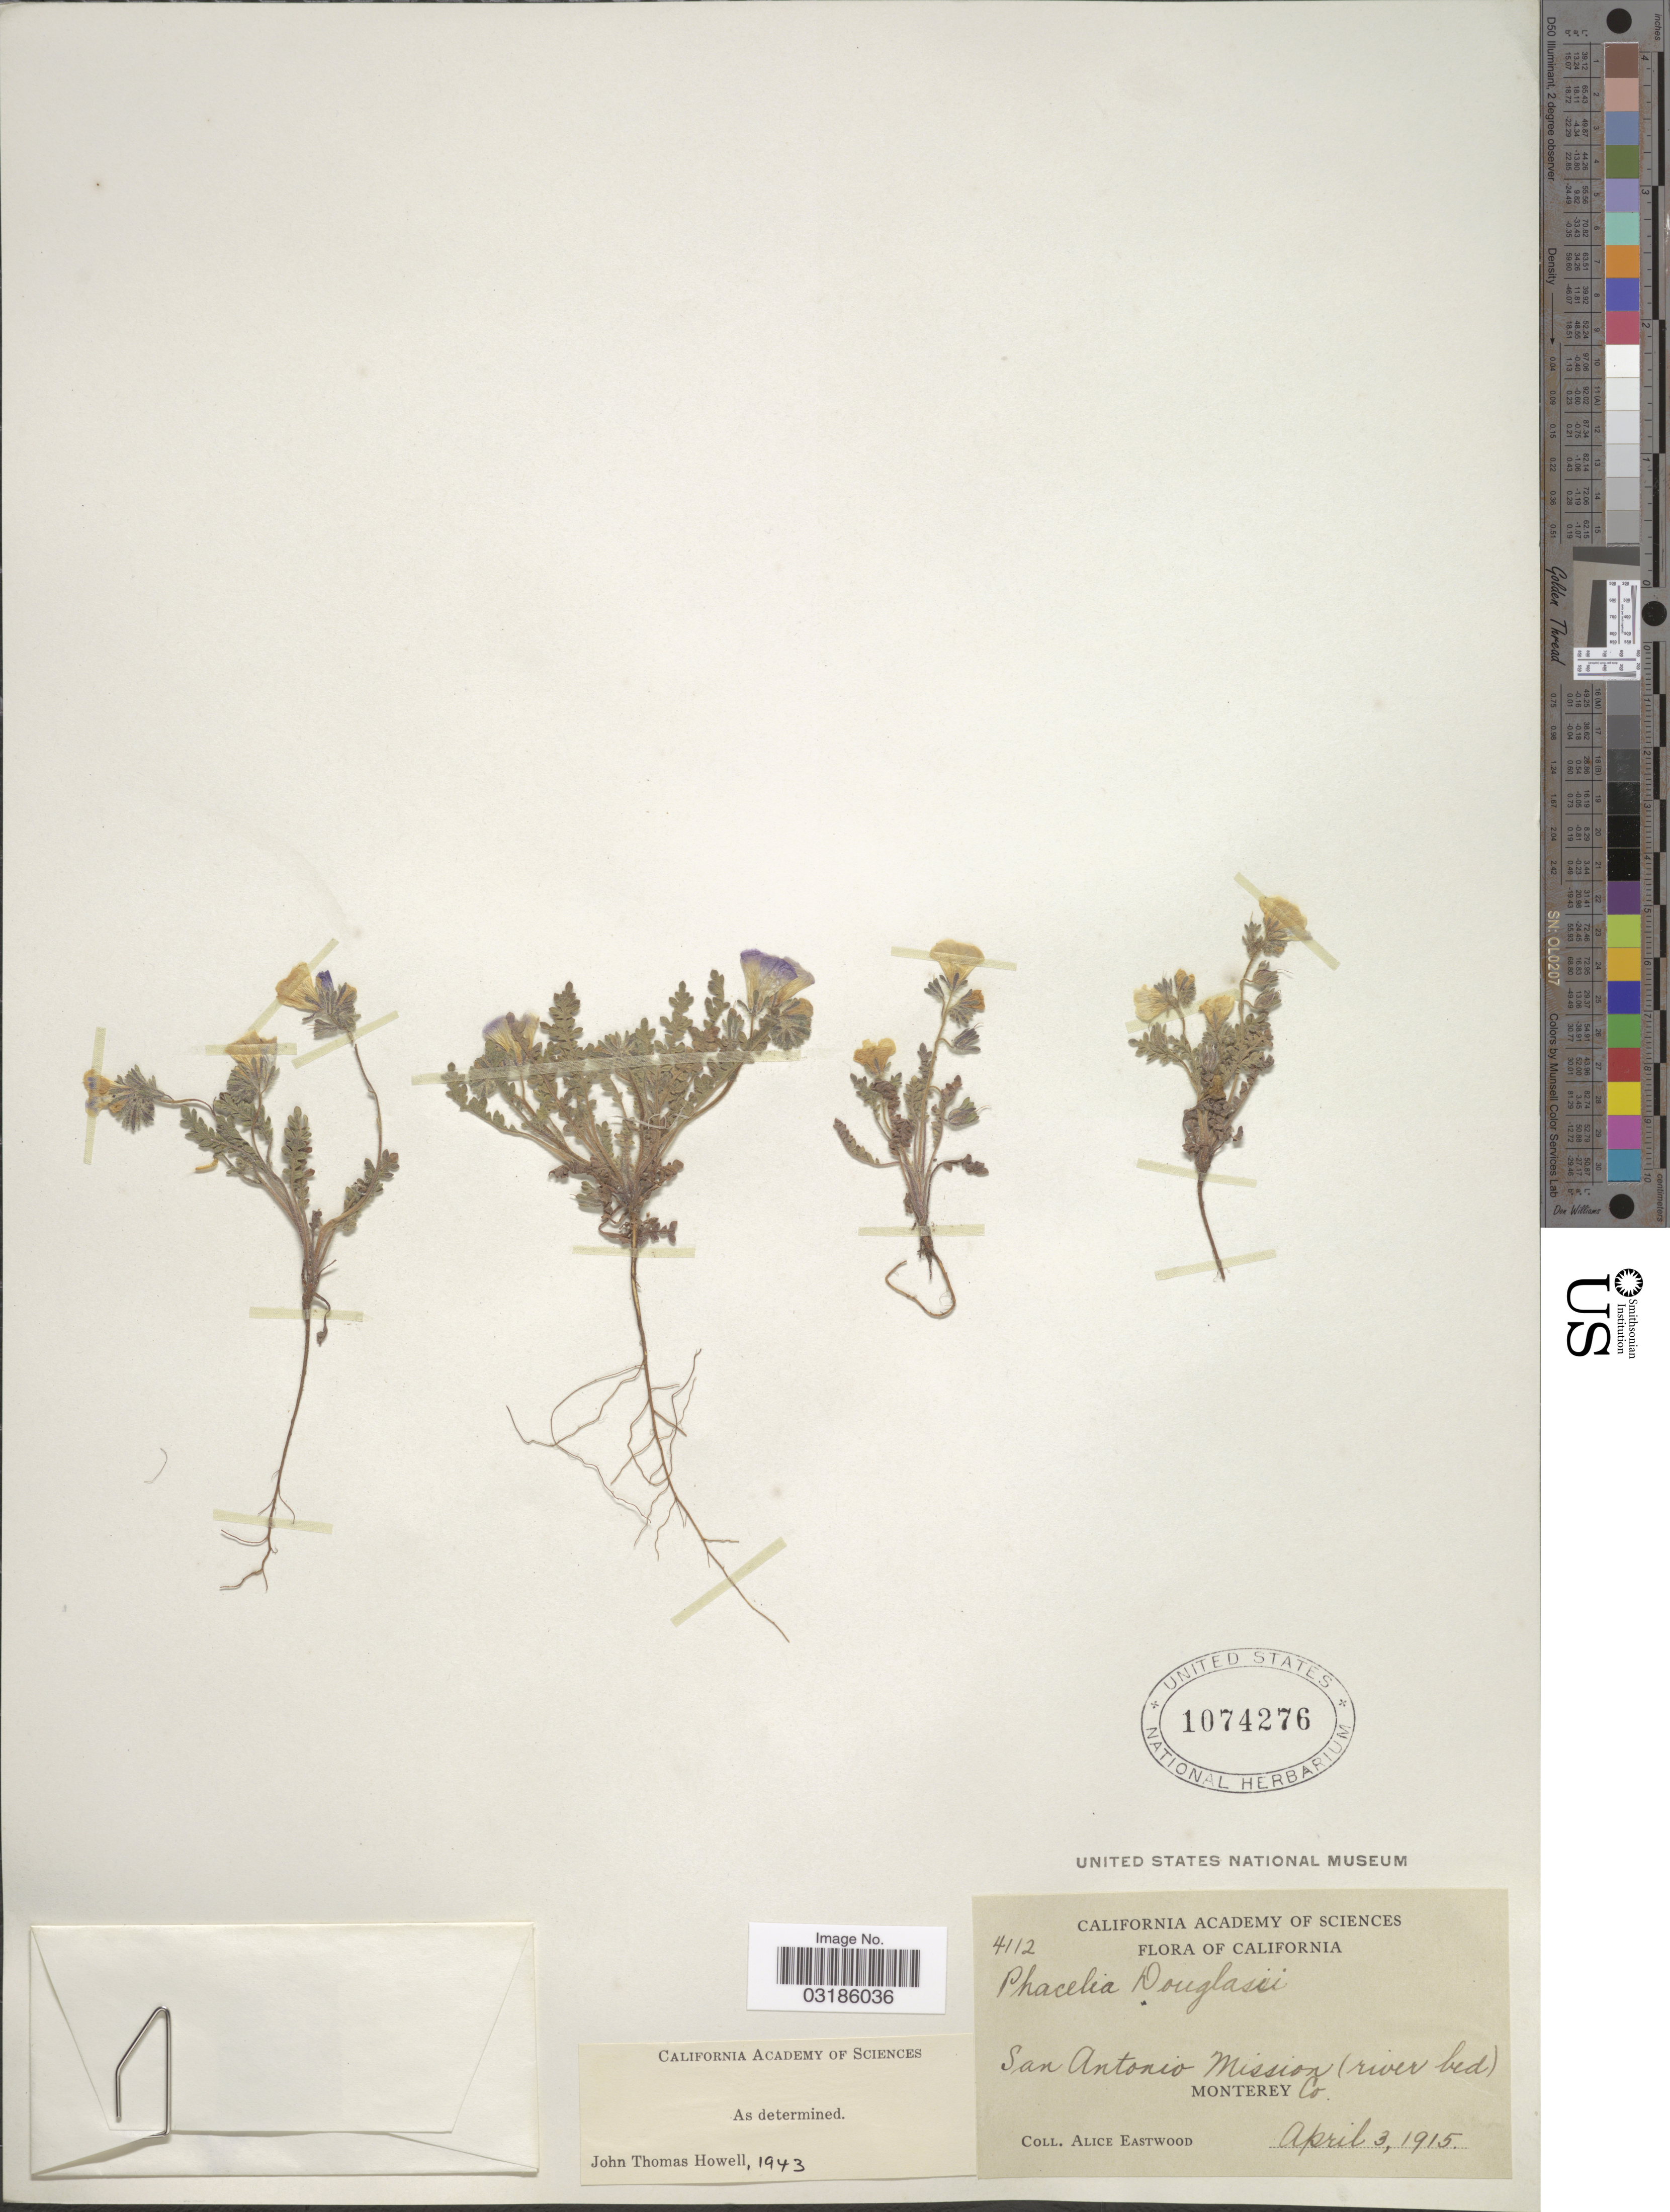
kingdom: Plantae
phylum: Tracheophyta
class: Magnoliopsida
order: Boraginales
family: Hydrophyllaceae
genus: Phacelia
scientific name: Phacelia douglasii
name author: (Benth.) Torr.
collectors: A. Eastwood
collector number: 4112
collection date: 1915-04-03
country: United States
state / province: California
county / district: Monterey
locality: San Antonio Mission (river bed). Monterey Co.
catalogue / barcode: US 1074276